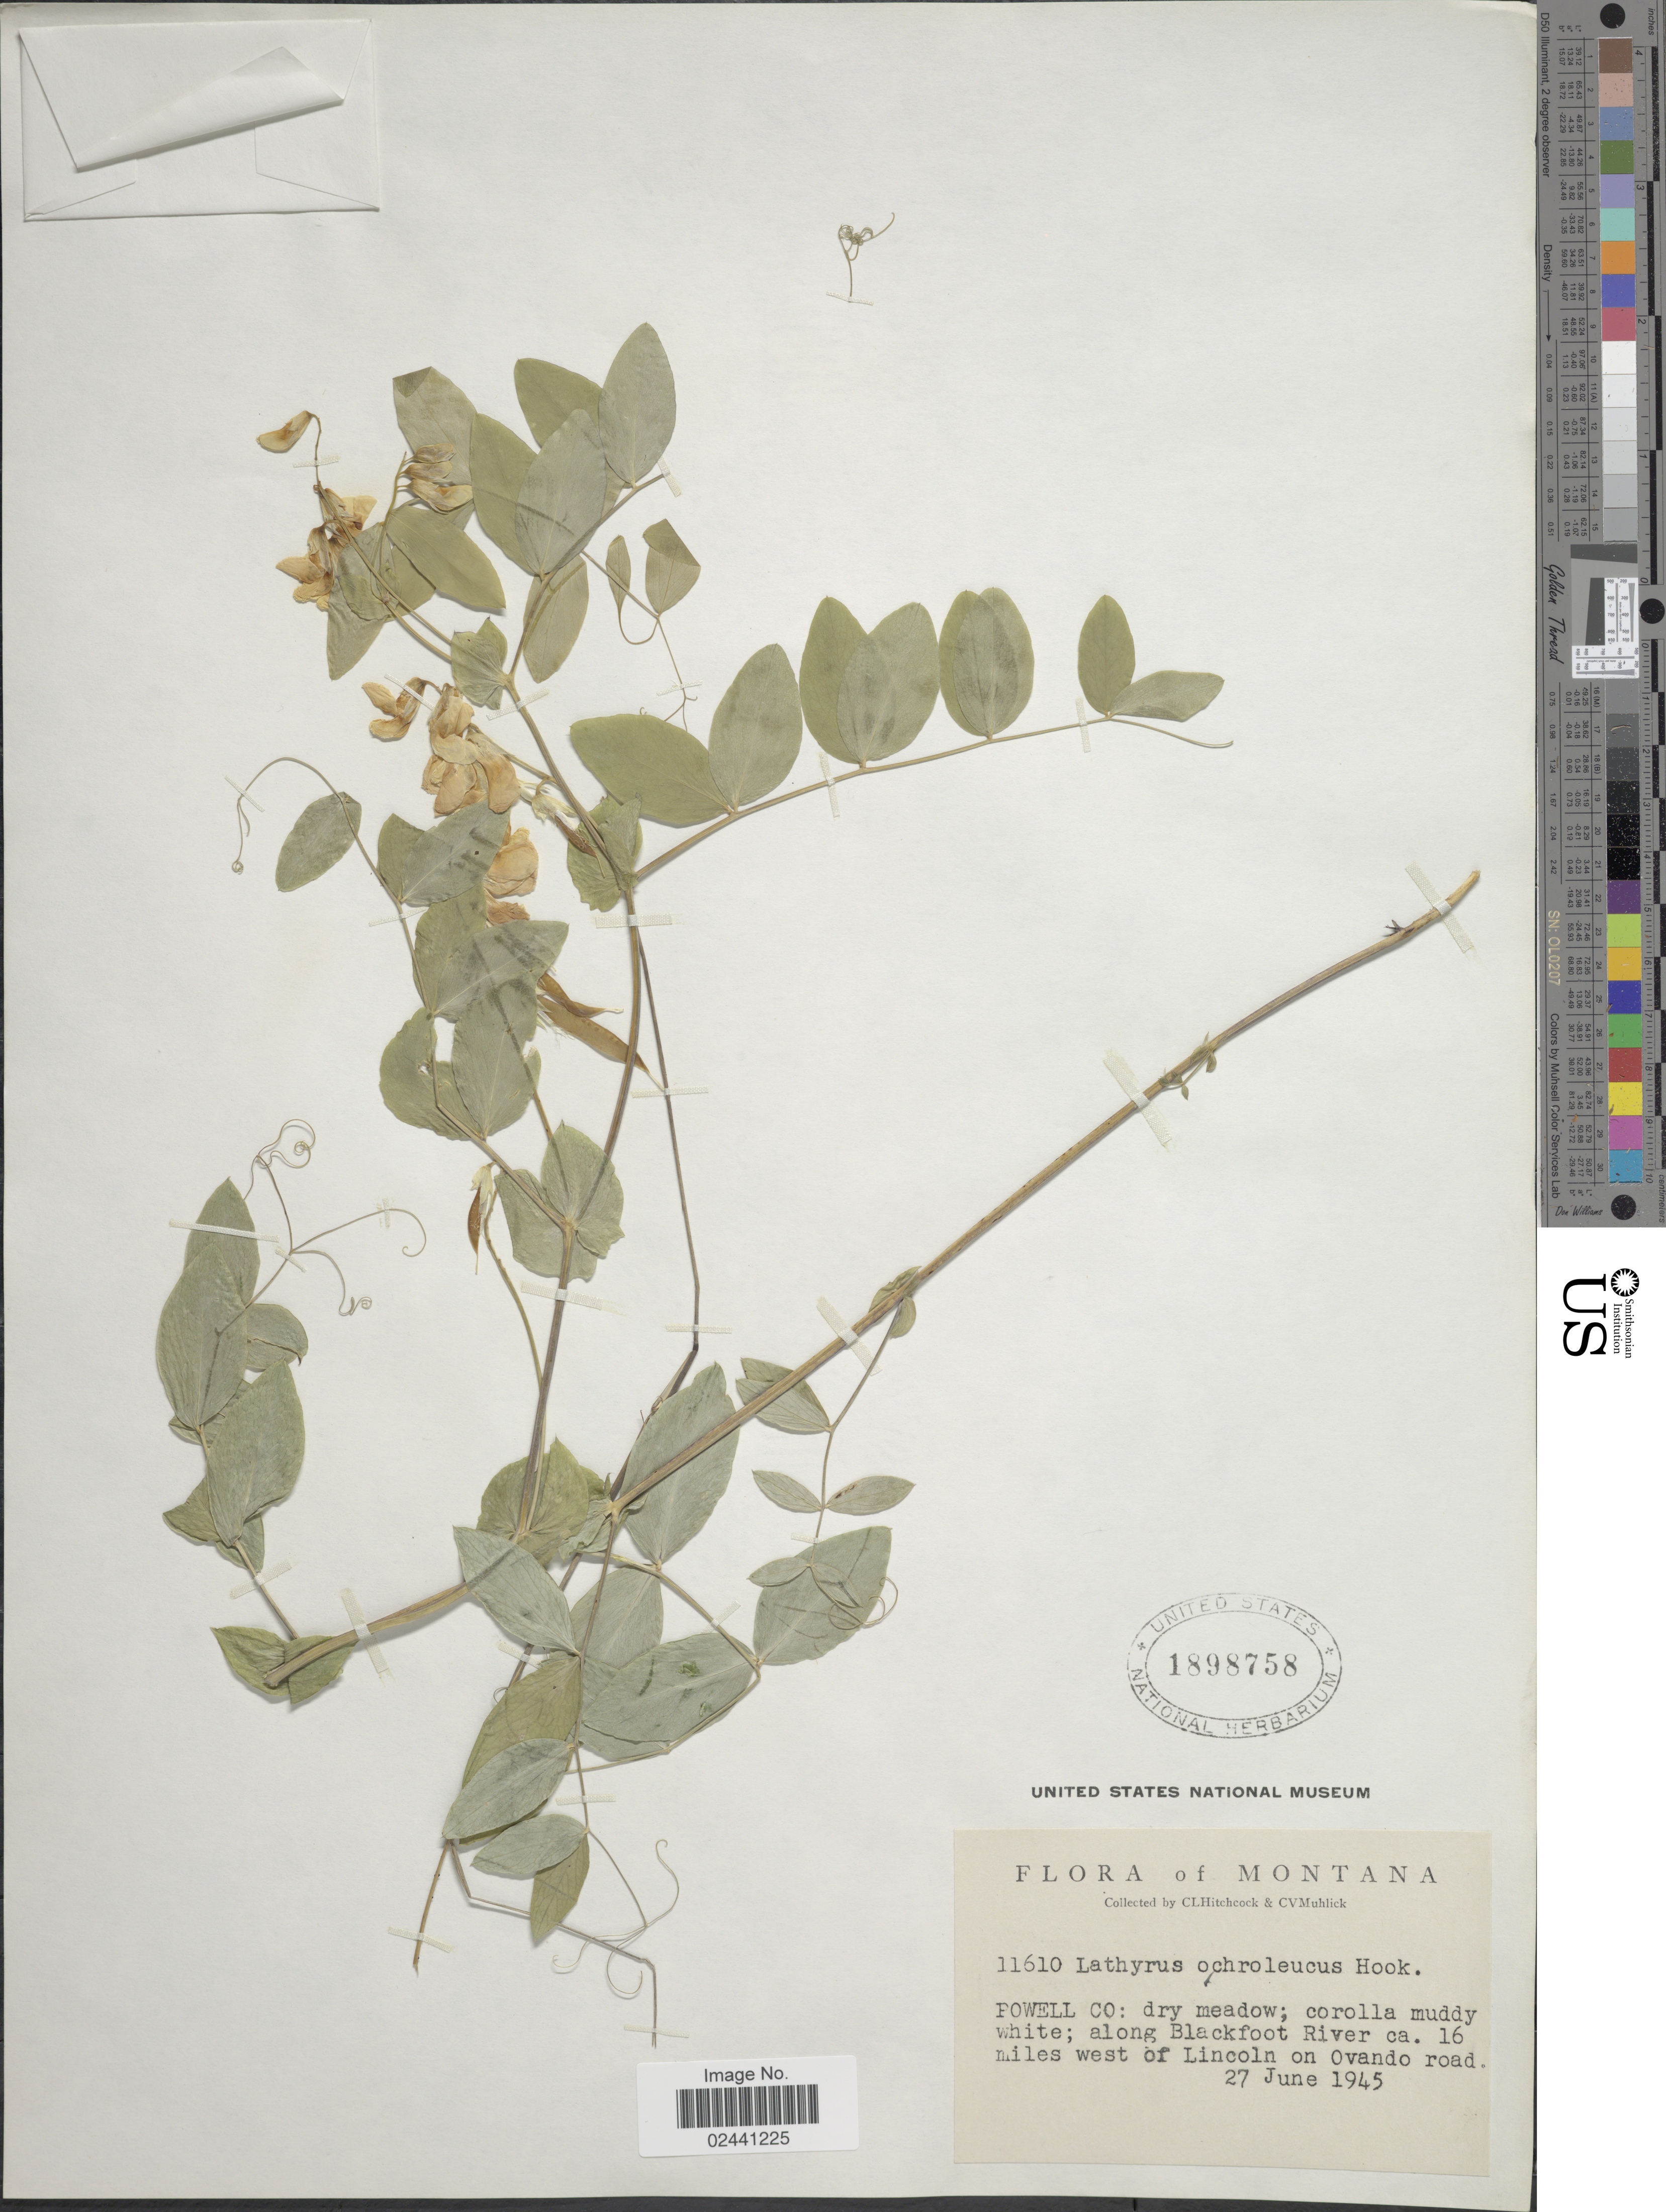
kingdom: Plantae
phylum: Tracheophyta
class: Magnoliopsida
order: Fabales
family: Fabaceae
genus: Lathyrus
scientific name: Lathyrus ochroleucus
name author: Hook.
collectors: C. L. Hitchcock & C. V. Muhlick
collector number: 11610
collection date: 1945-06-27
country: United States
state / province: Montana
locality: Powell Co.: dry meadow; corolla muddy white; along Blackfoot River, ca. 16 miles west of Lincoln on Ovando Road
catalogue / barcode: US 1898758